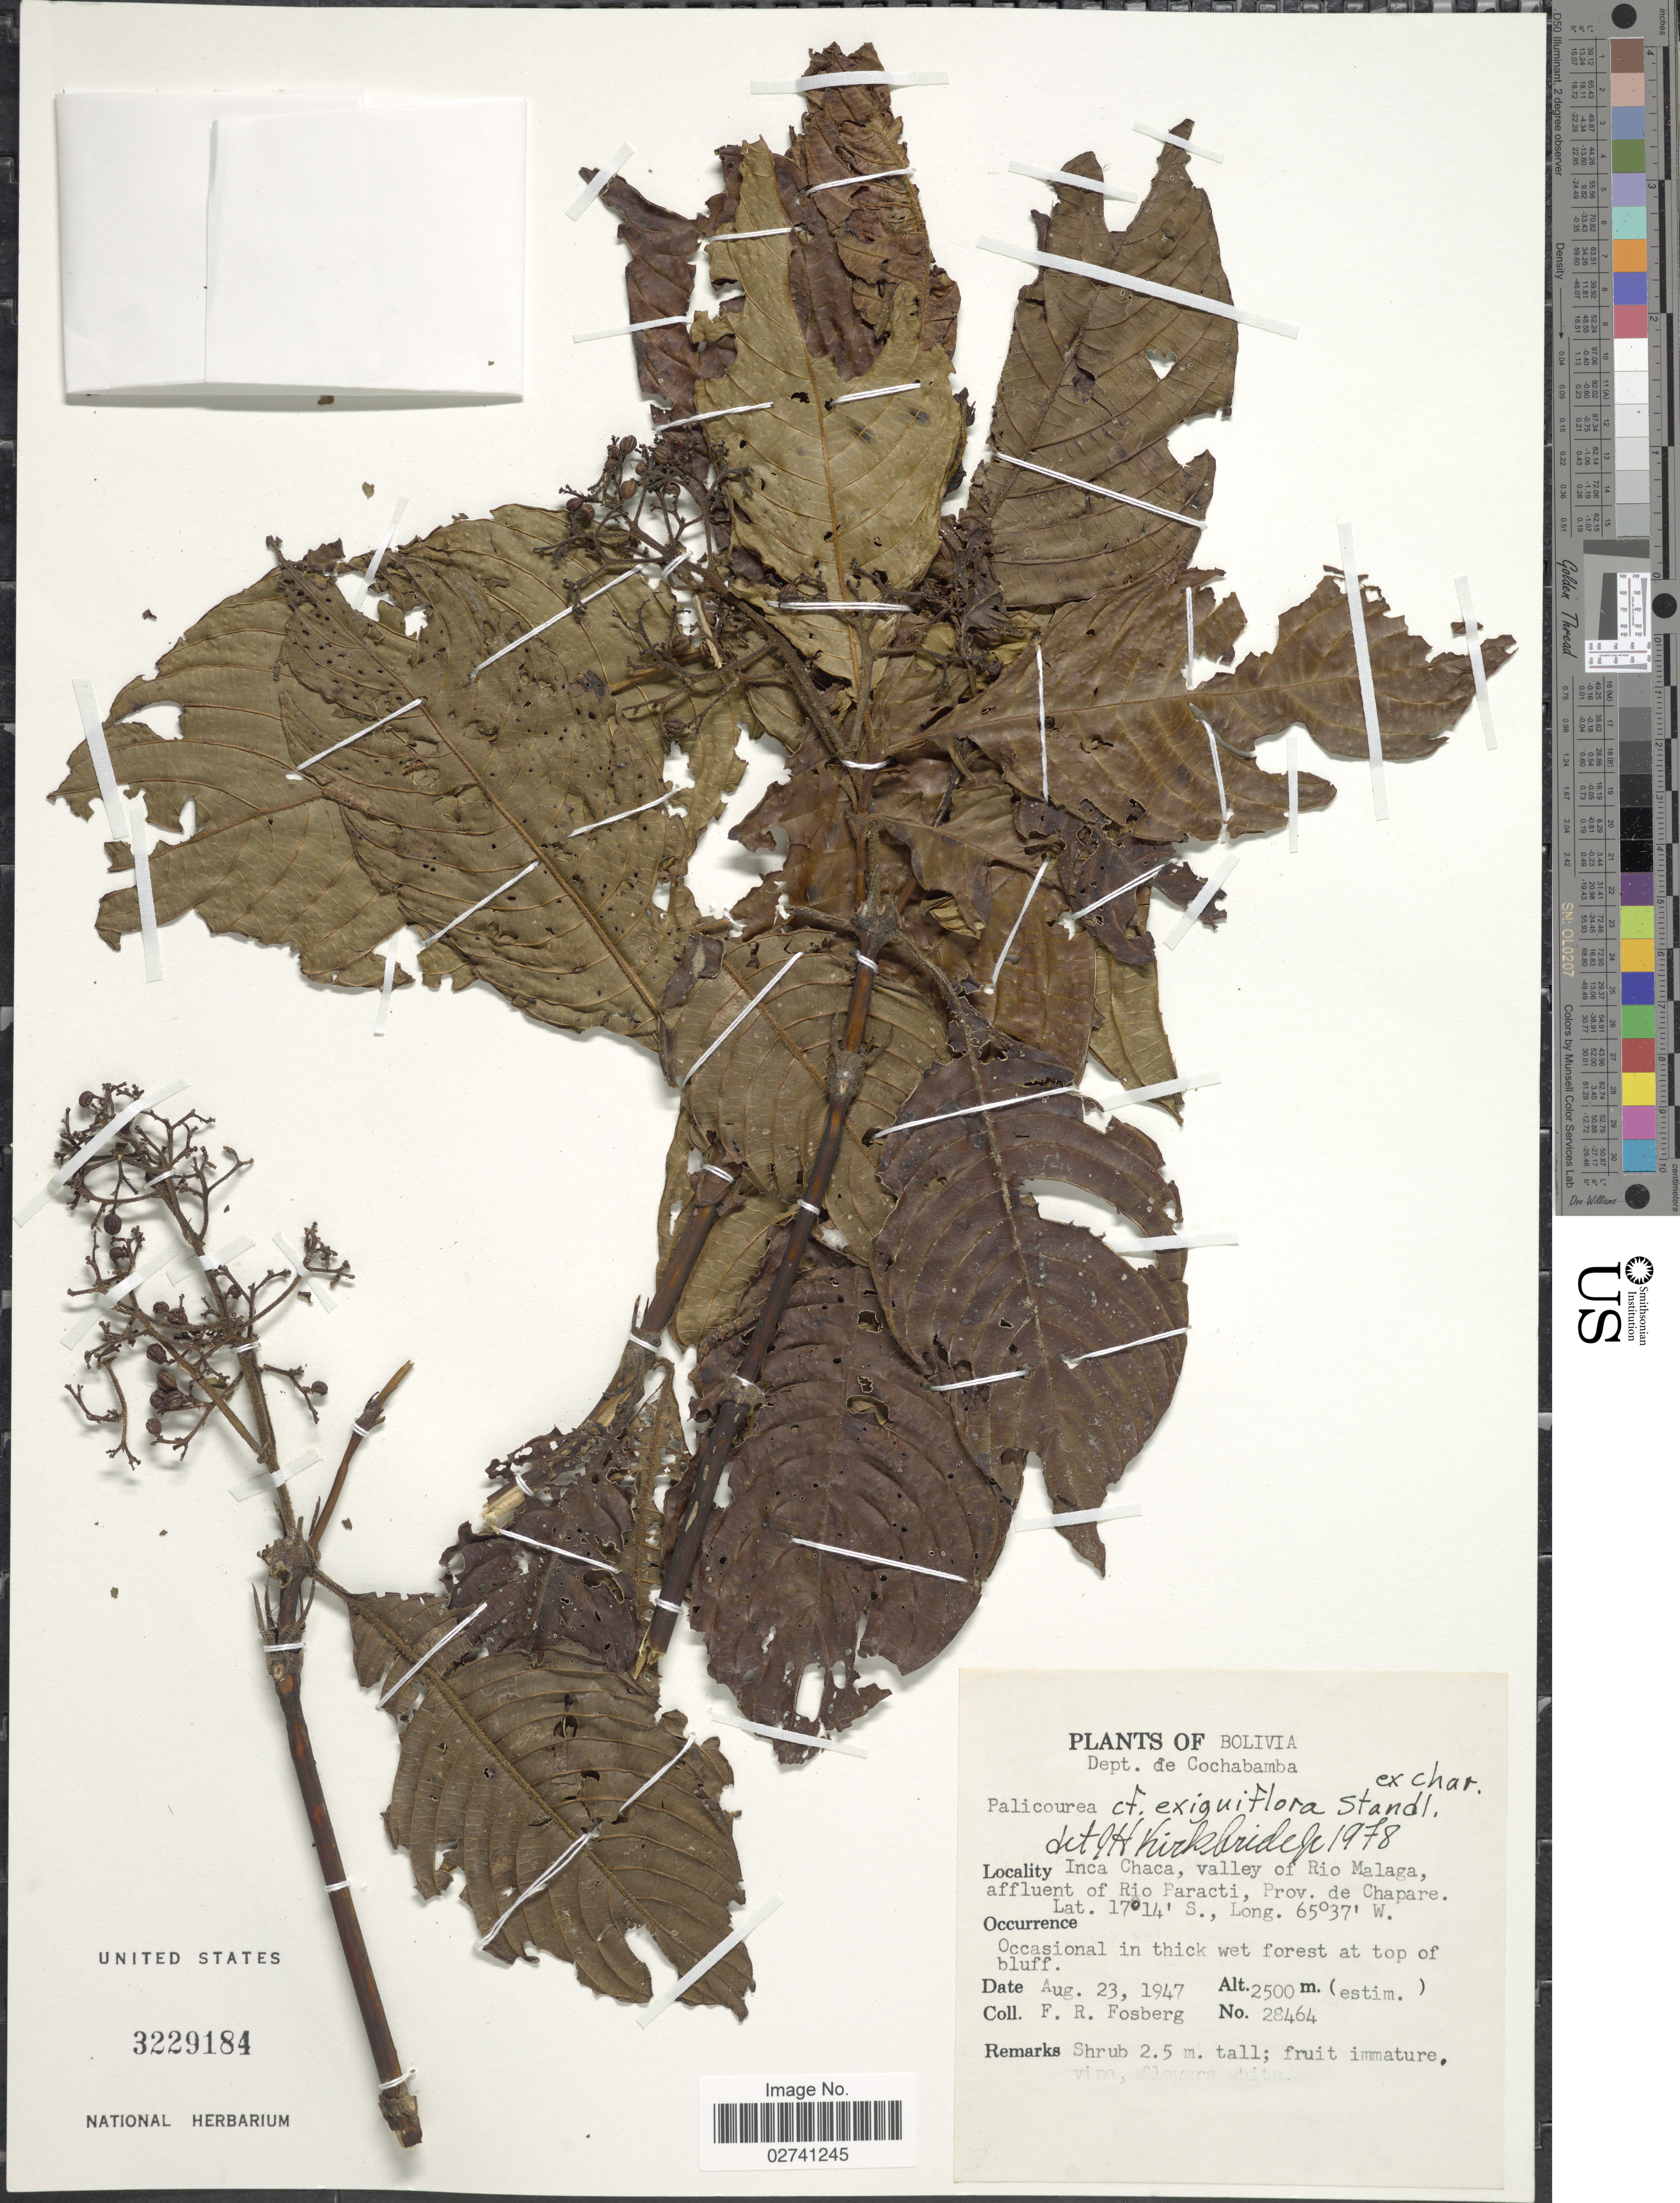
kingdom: Plantae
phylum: Tracheophyta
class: Magnoliopsida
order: Gentianales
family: Rubiaceae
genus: Palicourea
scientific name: Palicourea exiguiflora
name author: Standl.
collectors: F. R. Fosberg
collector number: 28464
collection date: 1947-08-23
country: Bolivia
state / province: Cochabamba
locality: Inca Chaca, valley of Rio Malaga, affluent of Rio Paracti, Prov. de Chapare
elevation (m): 2500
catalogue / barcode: US 3229184